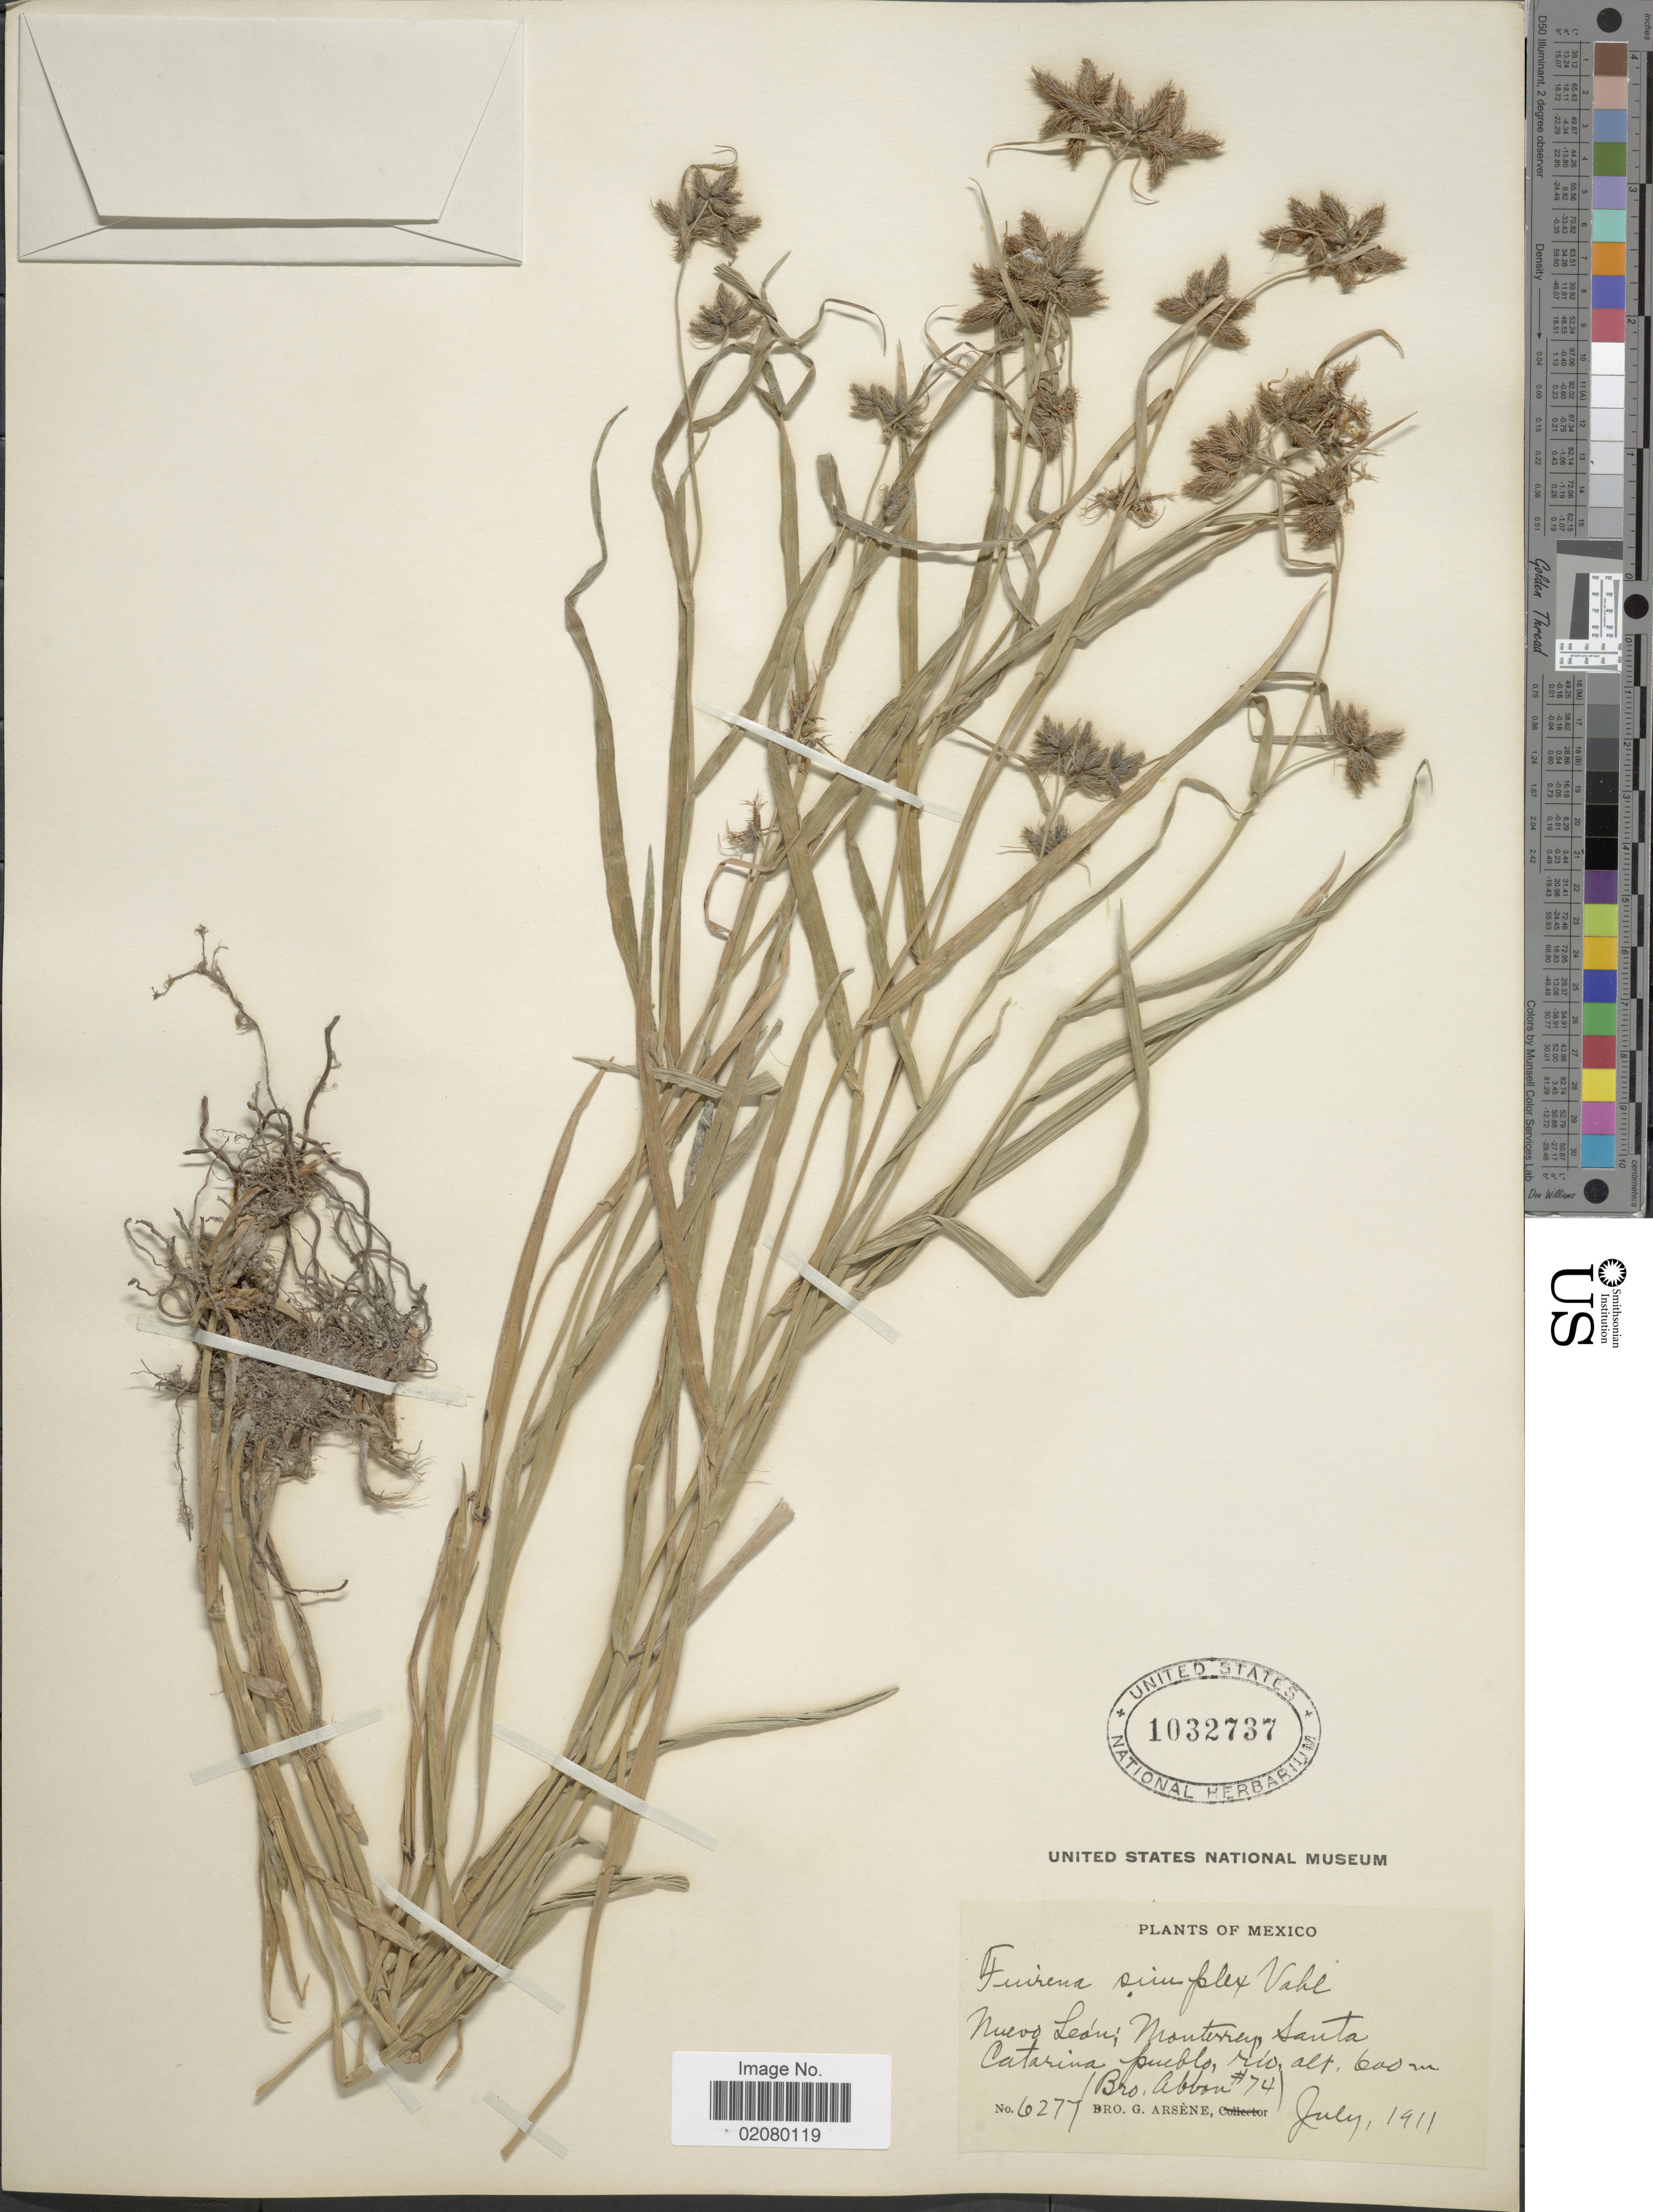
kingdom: Plantae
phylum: Tracheophyta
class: Liliopsida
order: Poales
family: Cyperaceae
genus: Fuirena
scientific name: Fuirena simplex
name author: Vahl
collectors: Bro. Abbon & Bro. G. Arsène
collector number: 74/6277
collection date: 1911-07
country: Mexico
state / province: Nuevo León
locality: Monterrey Santa Catarina pueblo, Rio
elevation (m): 600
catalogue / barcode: US 1032737